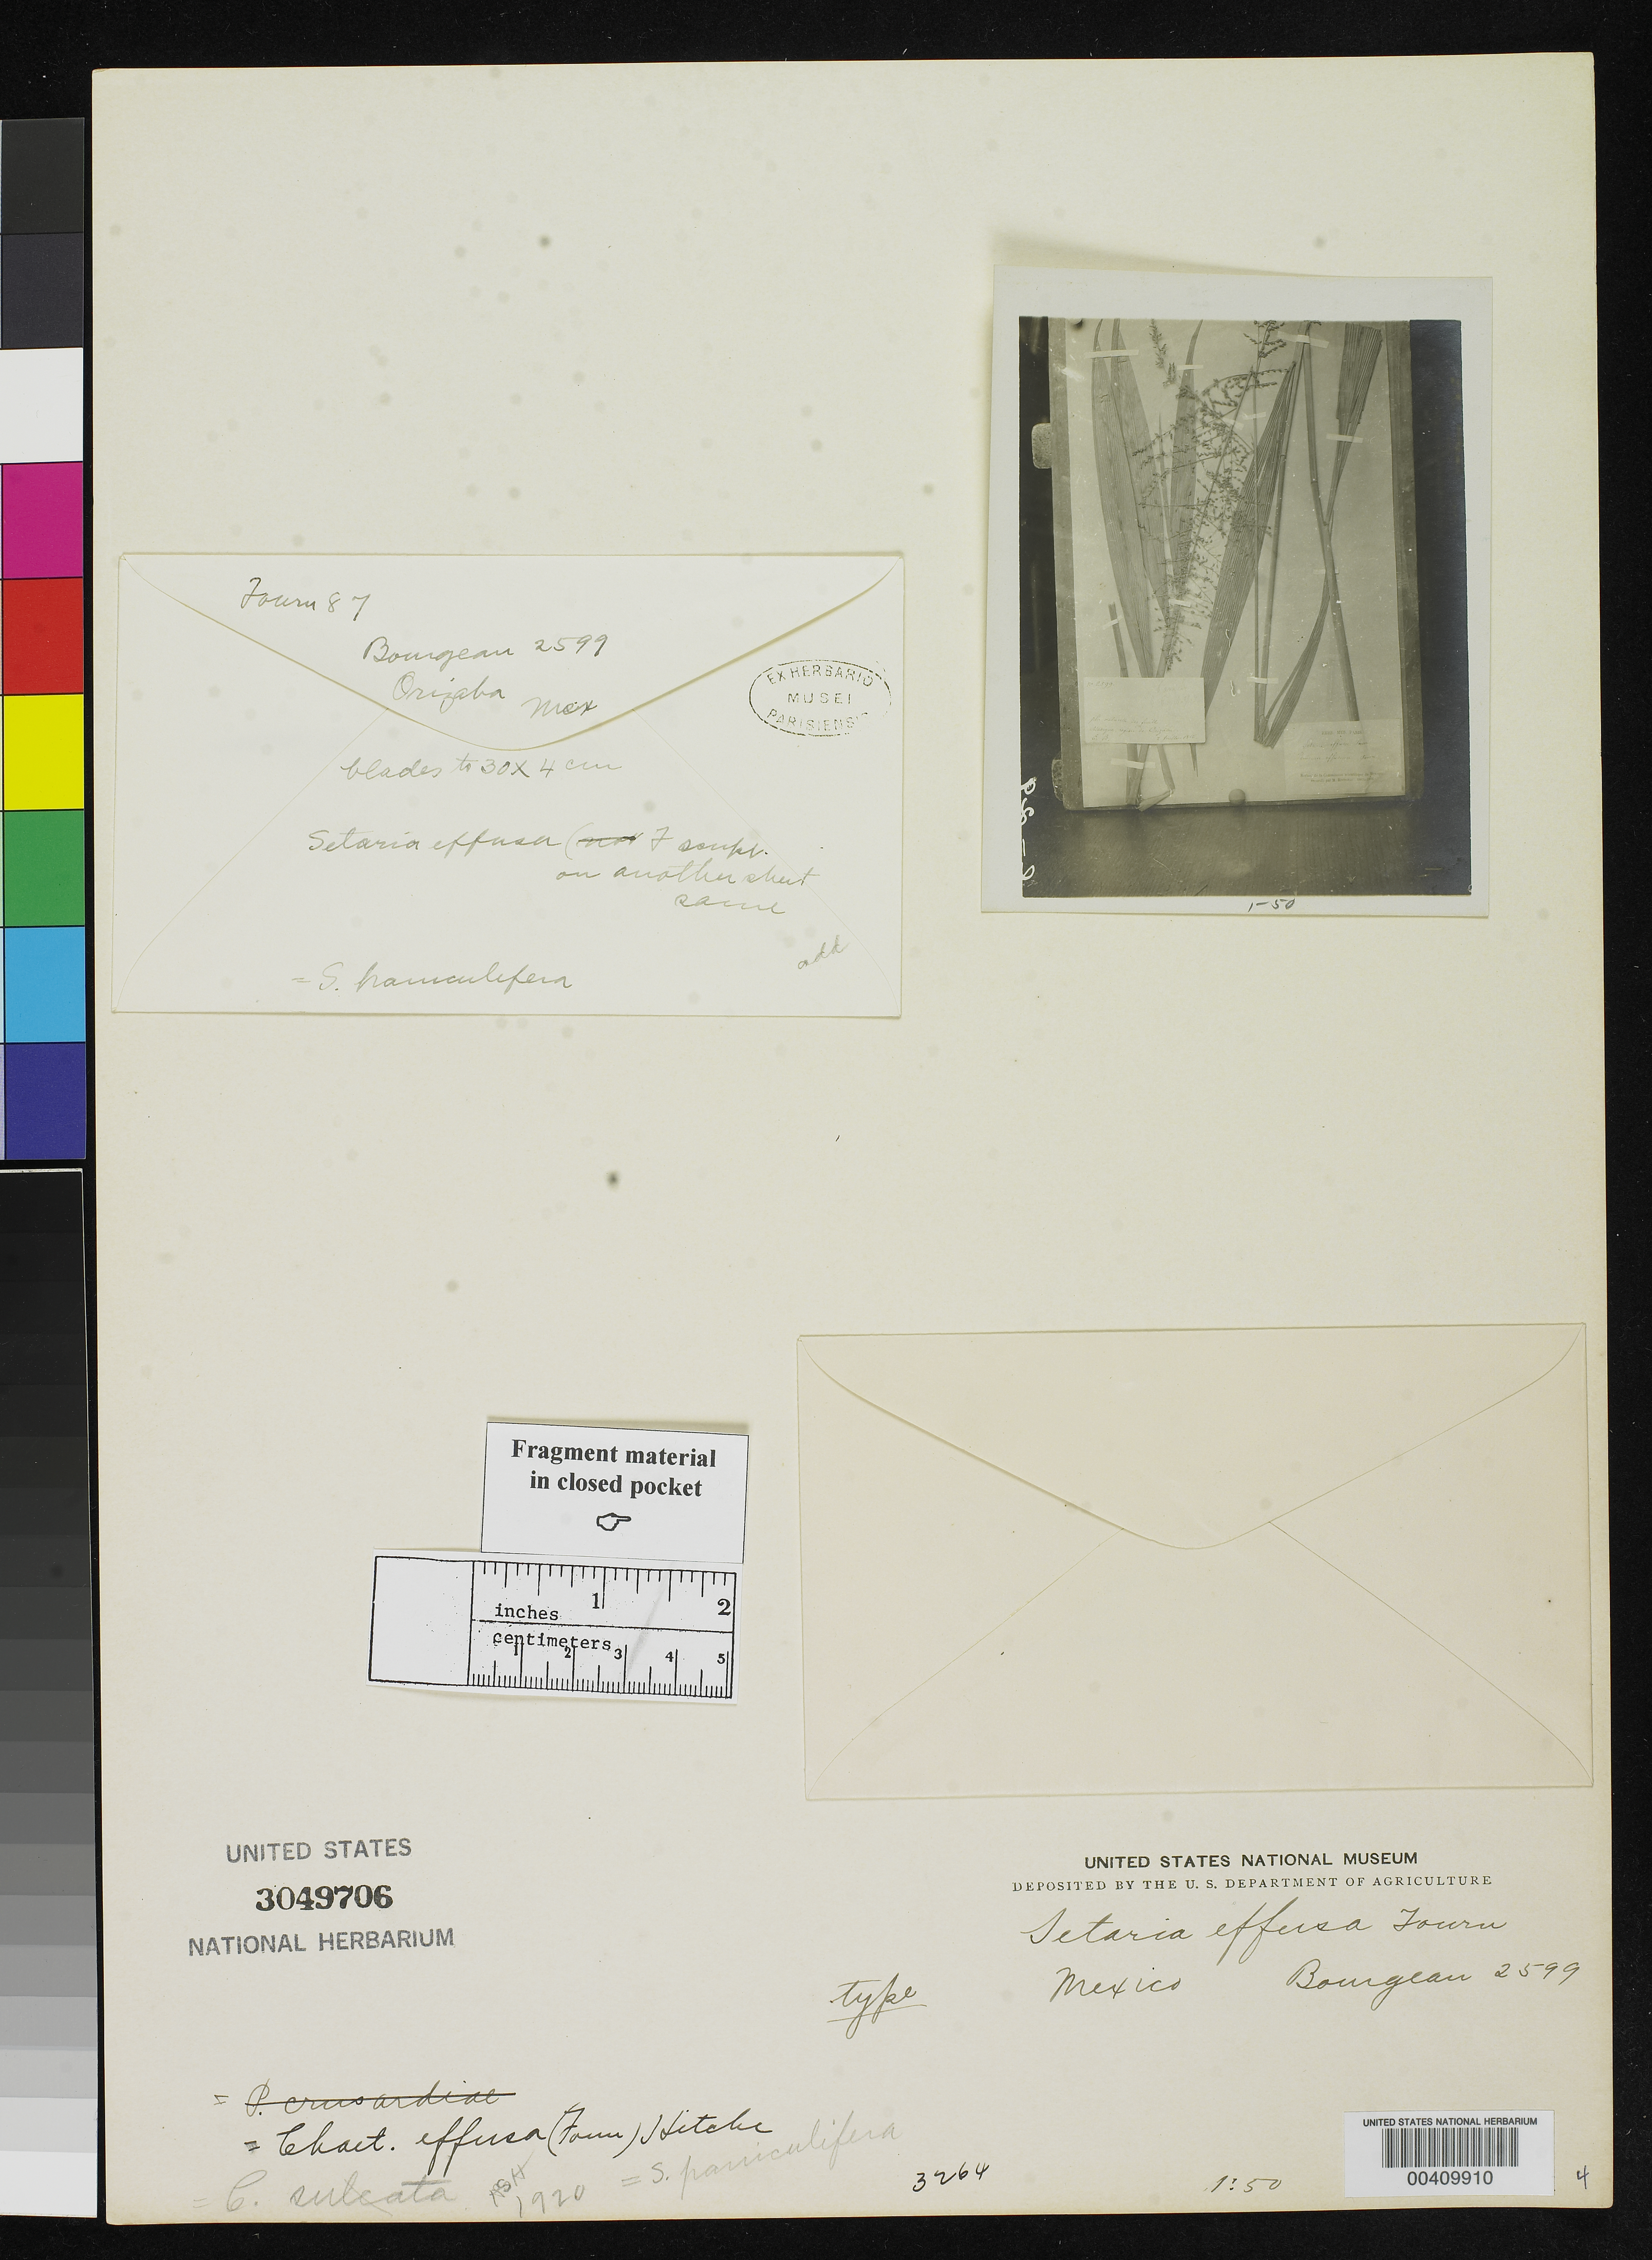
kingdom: Plantae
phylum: Tracheophyta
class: Liliopsida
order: Poales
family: Poaceae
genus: Setaria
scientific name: Setaria effusa E. Fourn. ex Hemsl., nom. nud.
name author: E. Fourn. ex Hemsl.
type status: Type Fragment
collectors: E. Bourgeau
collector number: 2599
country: Mexico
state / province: Veracruz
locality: Region of Orizaba.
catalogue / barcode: US 3049706